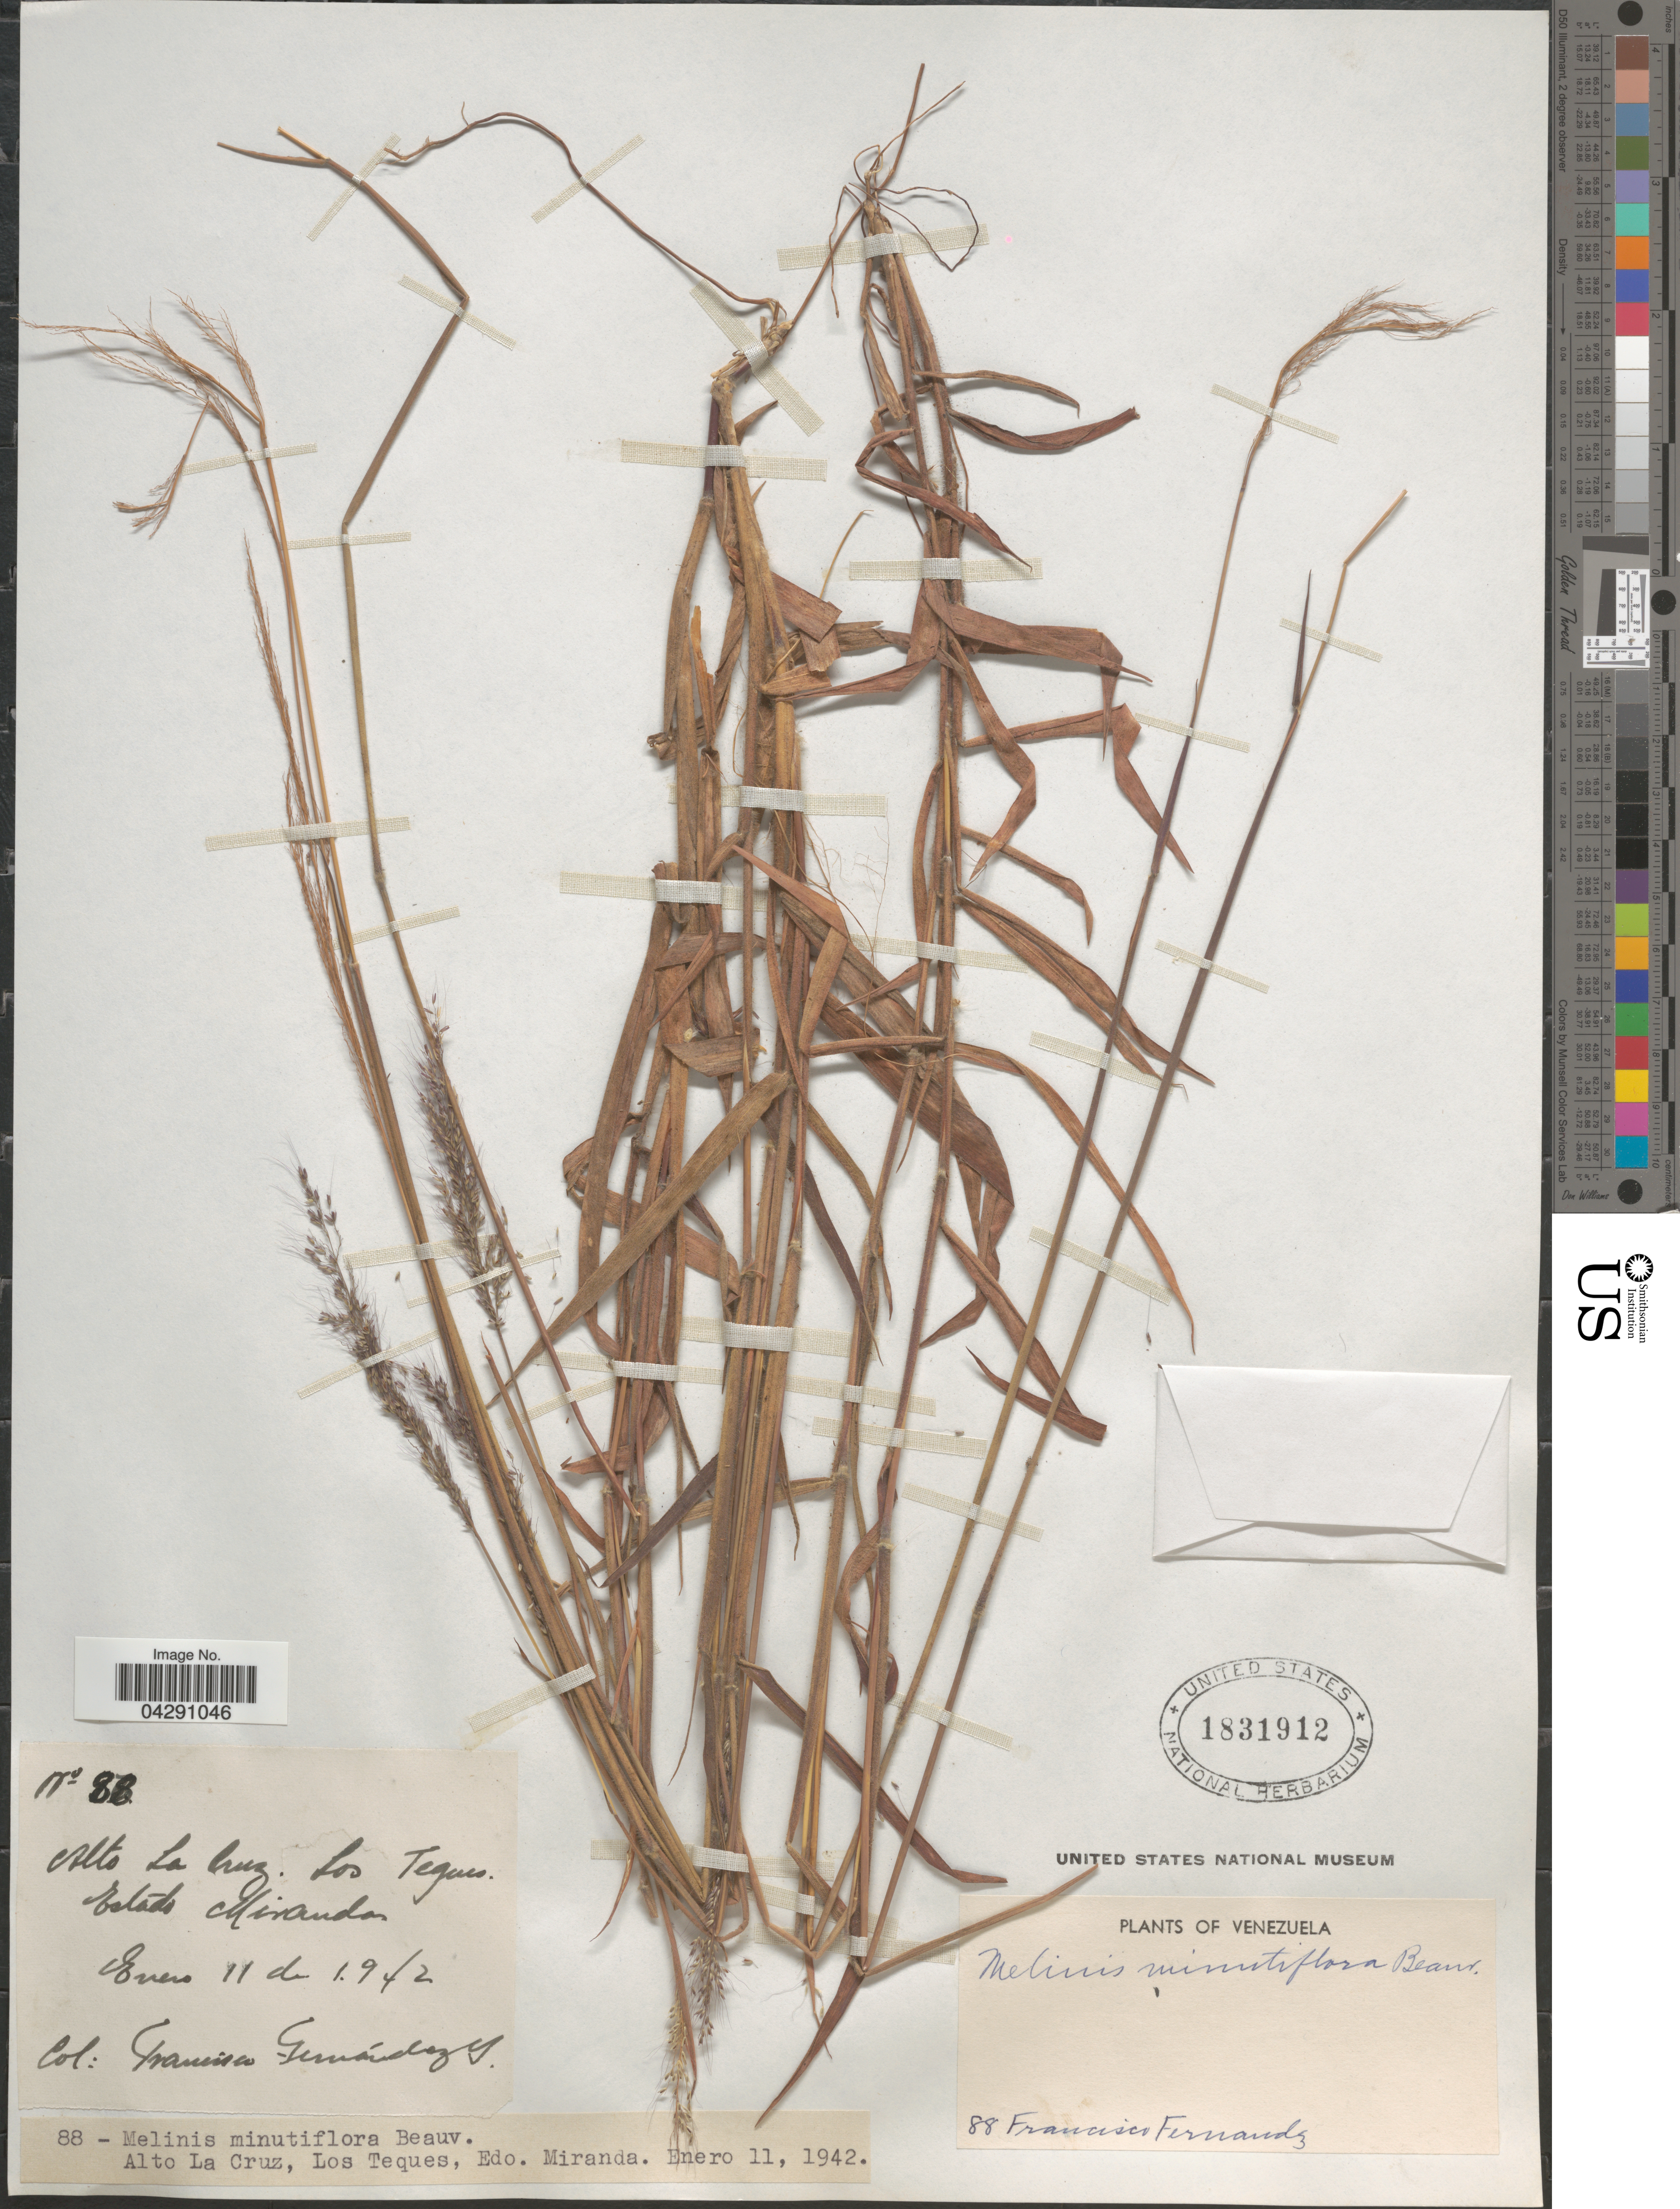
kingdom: Plantae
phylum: Tracheophyta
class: Liliopsida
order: Poales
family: Poaceae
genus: Melinis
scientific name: Melinis minutiflora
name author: P. Beauv.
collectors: F. Fernández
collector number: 88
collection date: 1942-01-11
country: Venezuela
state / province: Miranda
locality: Alto La Cruz, Los Teques.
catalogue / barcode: US 1831912